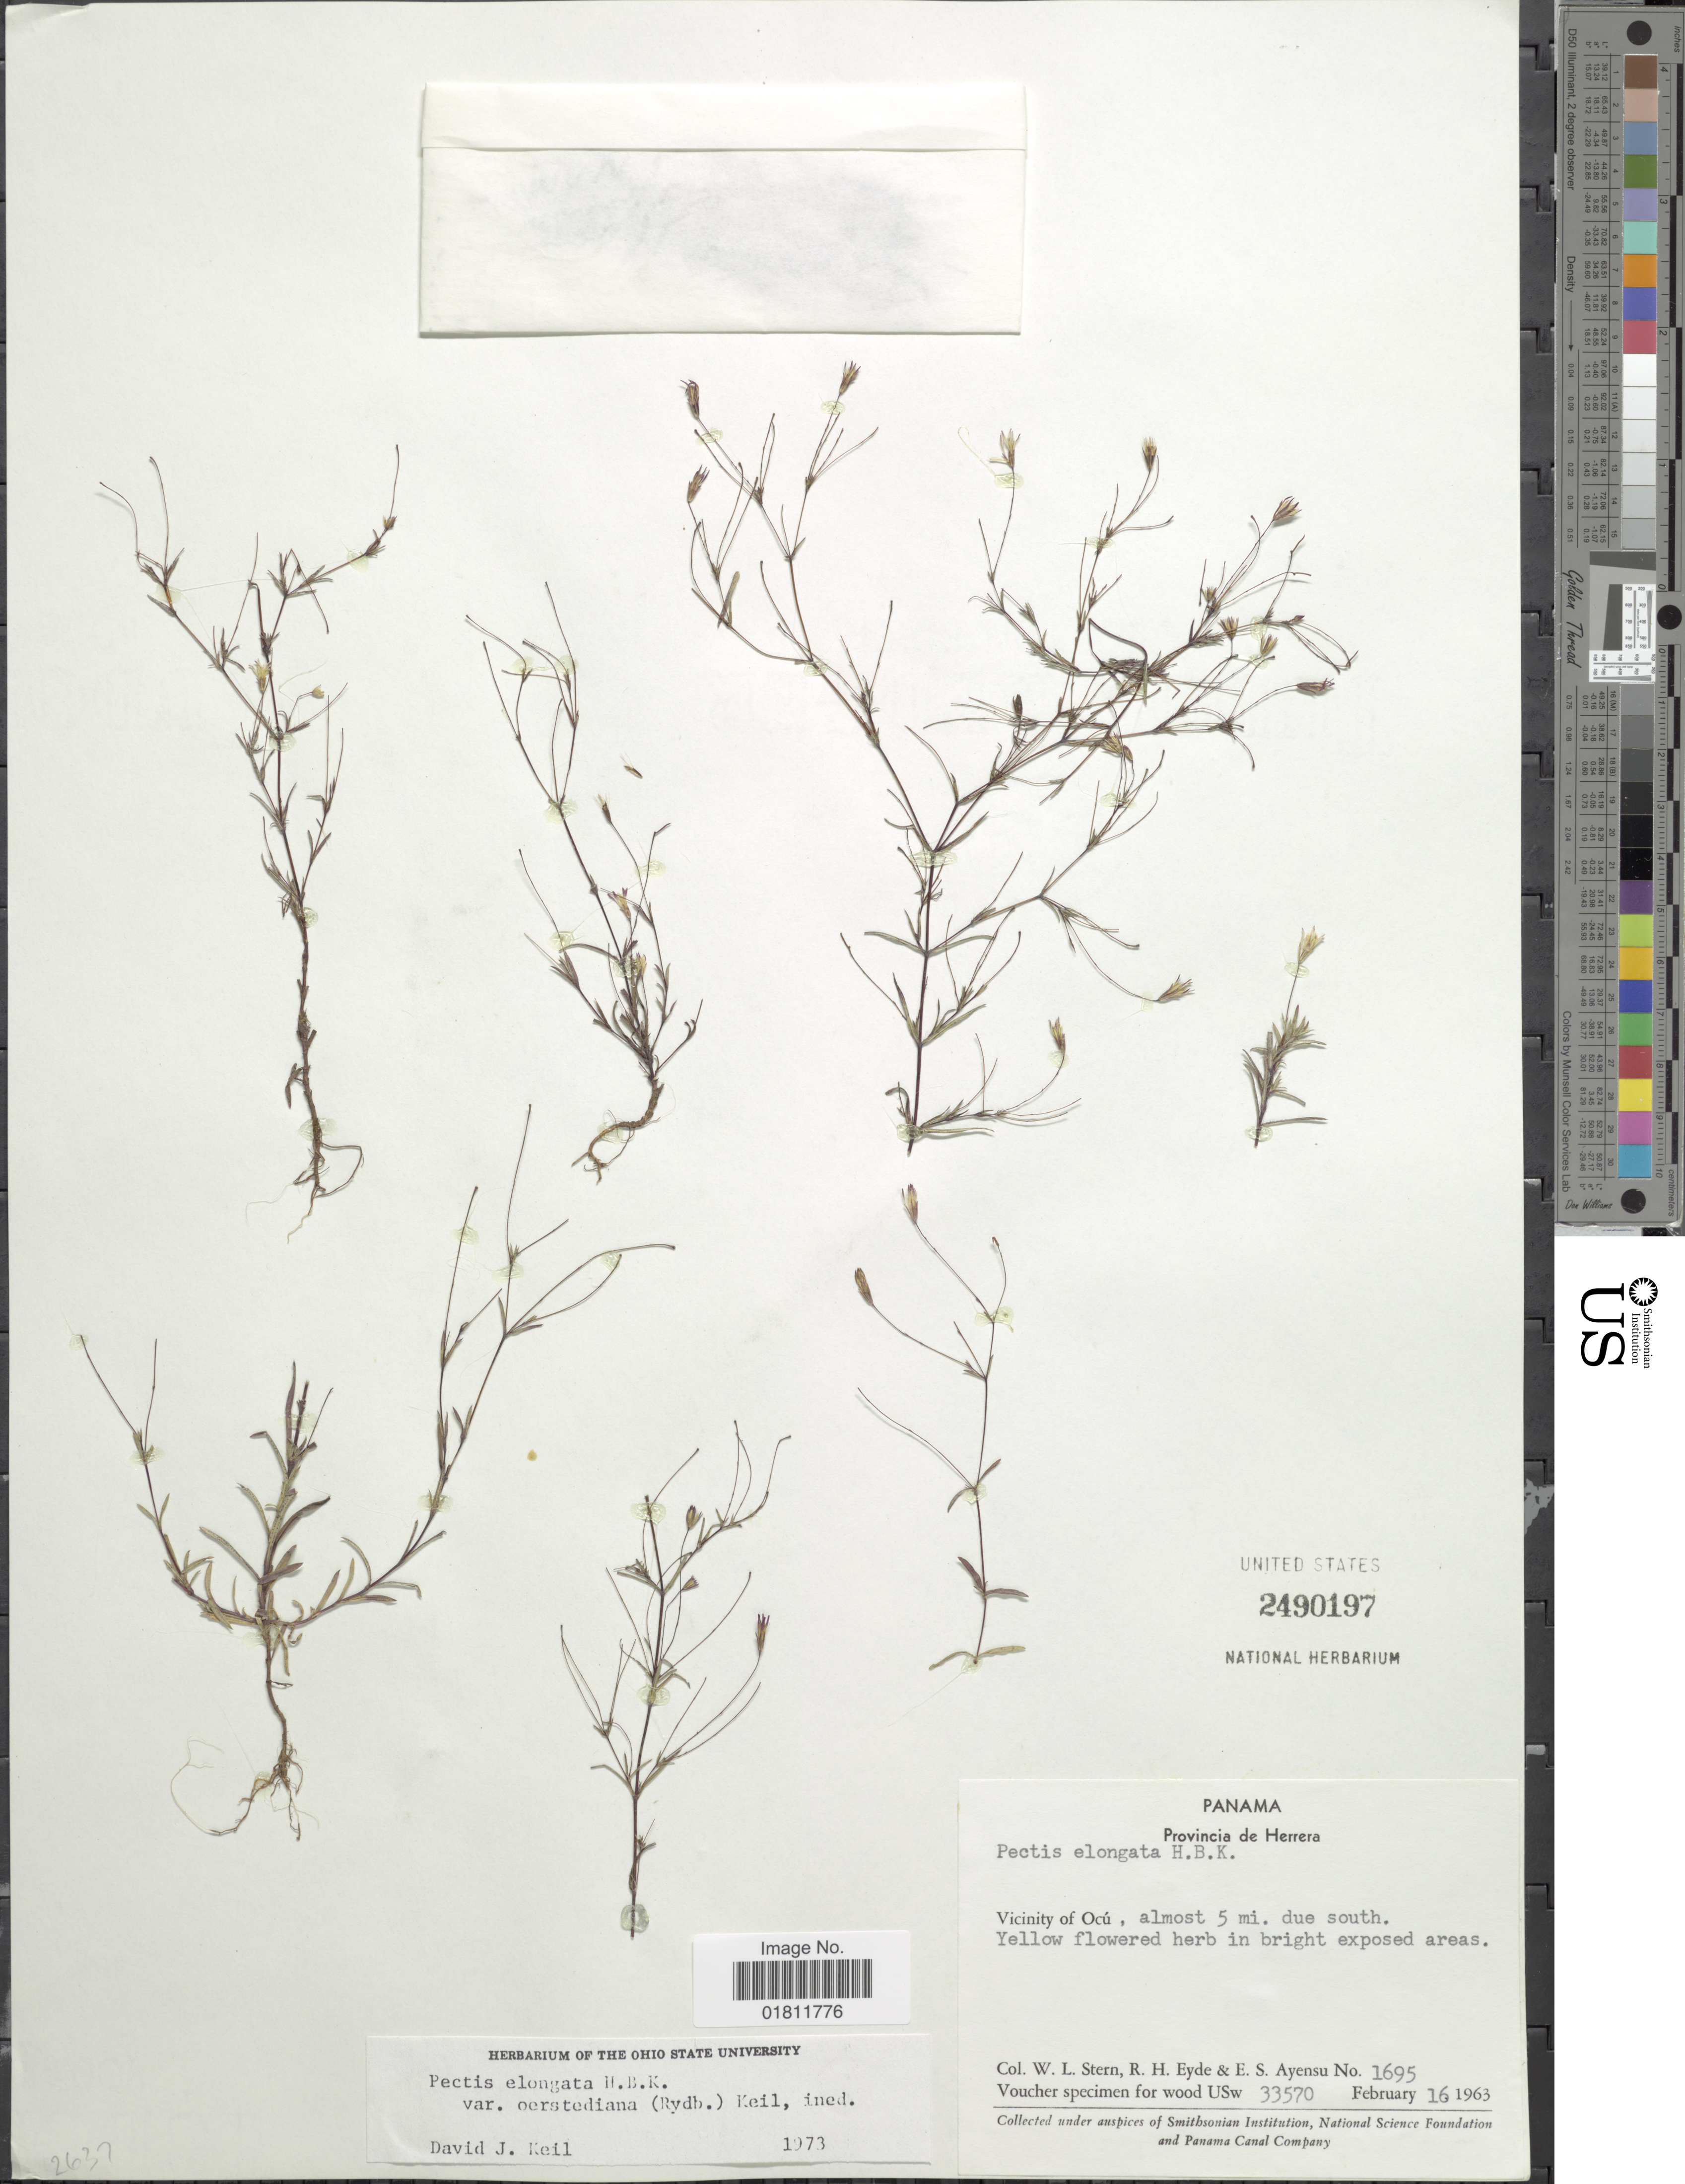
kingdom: Plantae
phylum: Tracheophyta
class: Magnoliopsida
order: Asterales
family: Asteraceae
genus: Pectis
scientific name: Pectis elongata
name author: Kunth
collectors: W. L. Stern, R. H. Eyde & E. S. Ayensu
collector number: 1695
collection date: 1963-02-16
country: Panama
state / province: Herrera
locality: Provincia de Herrera. Vicinity of Ocu, almost 5 mi. due south.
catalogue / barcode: US 2490197